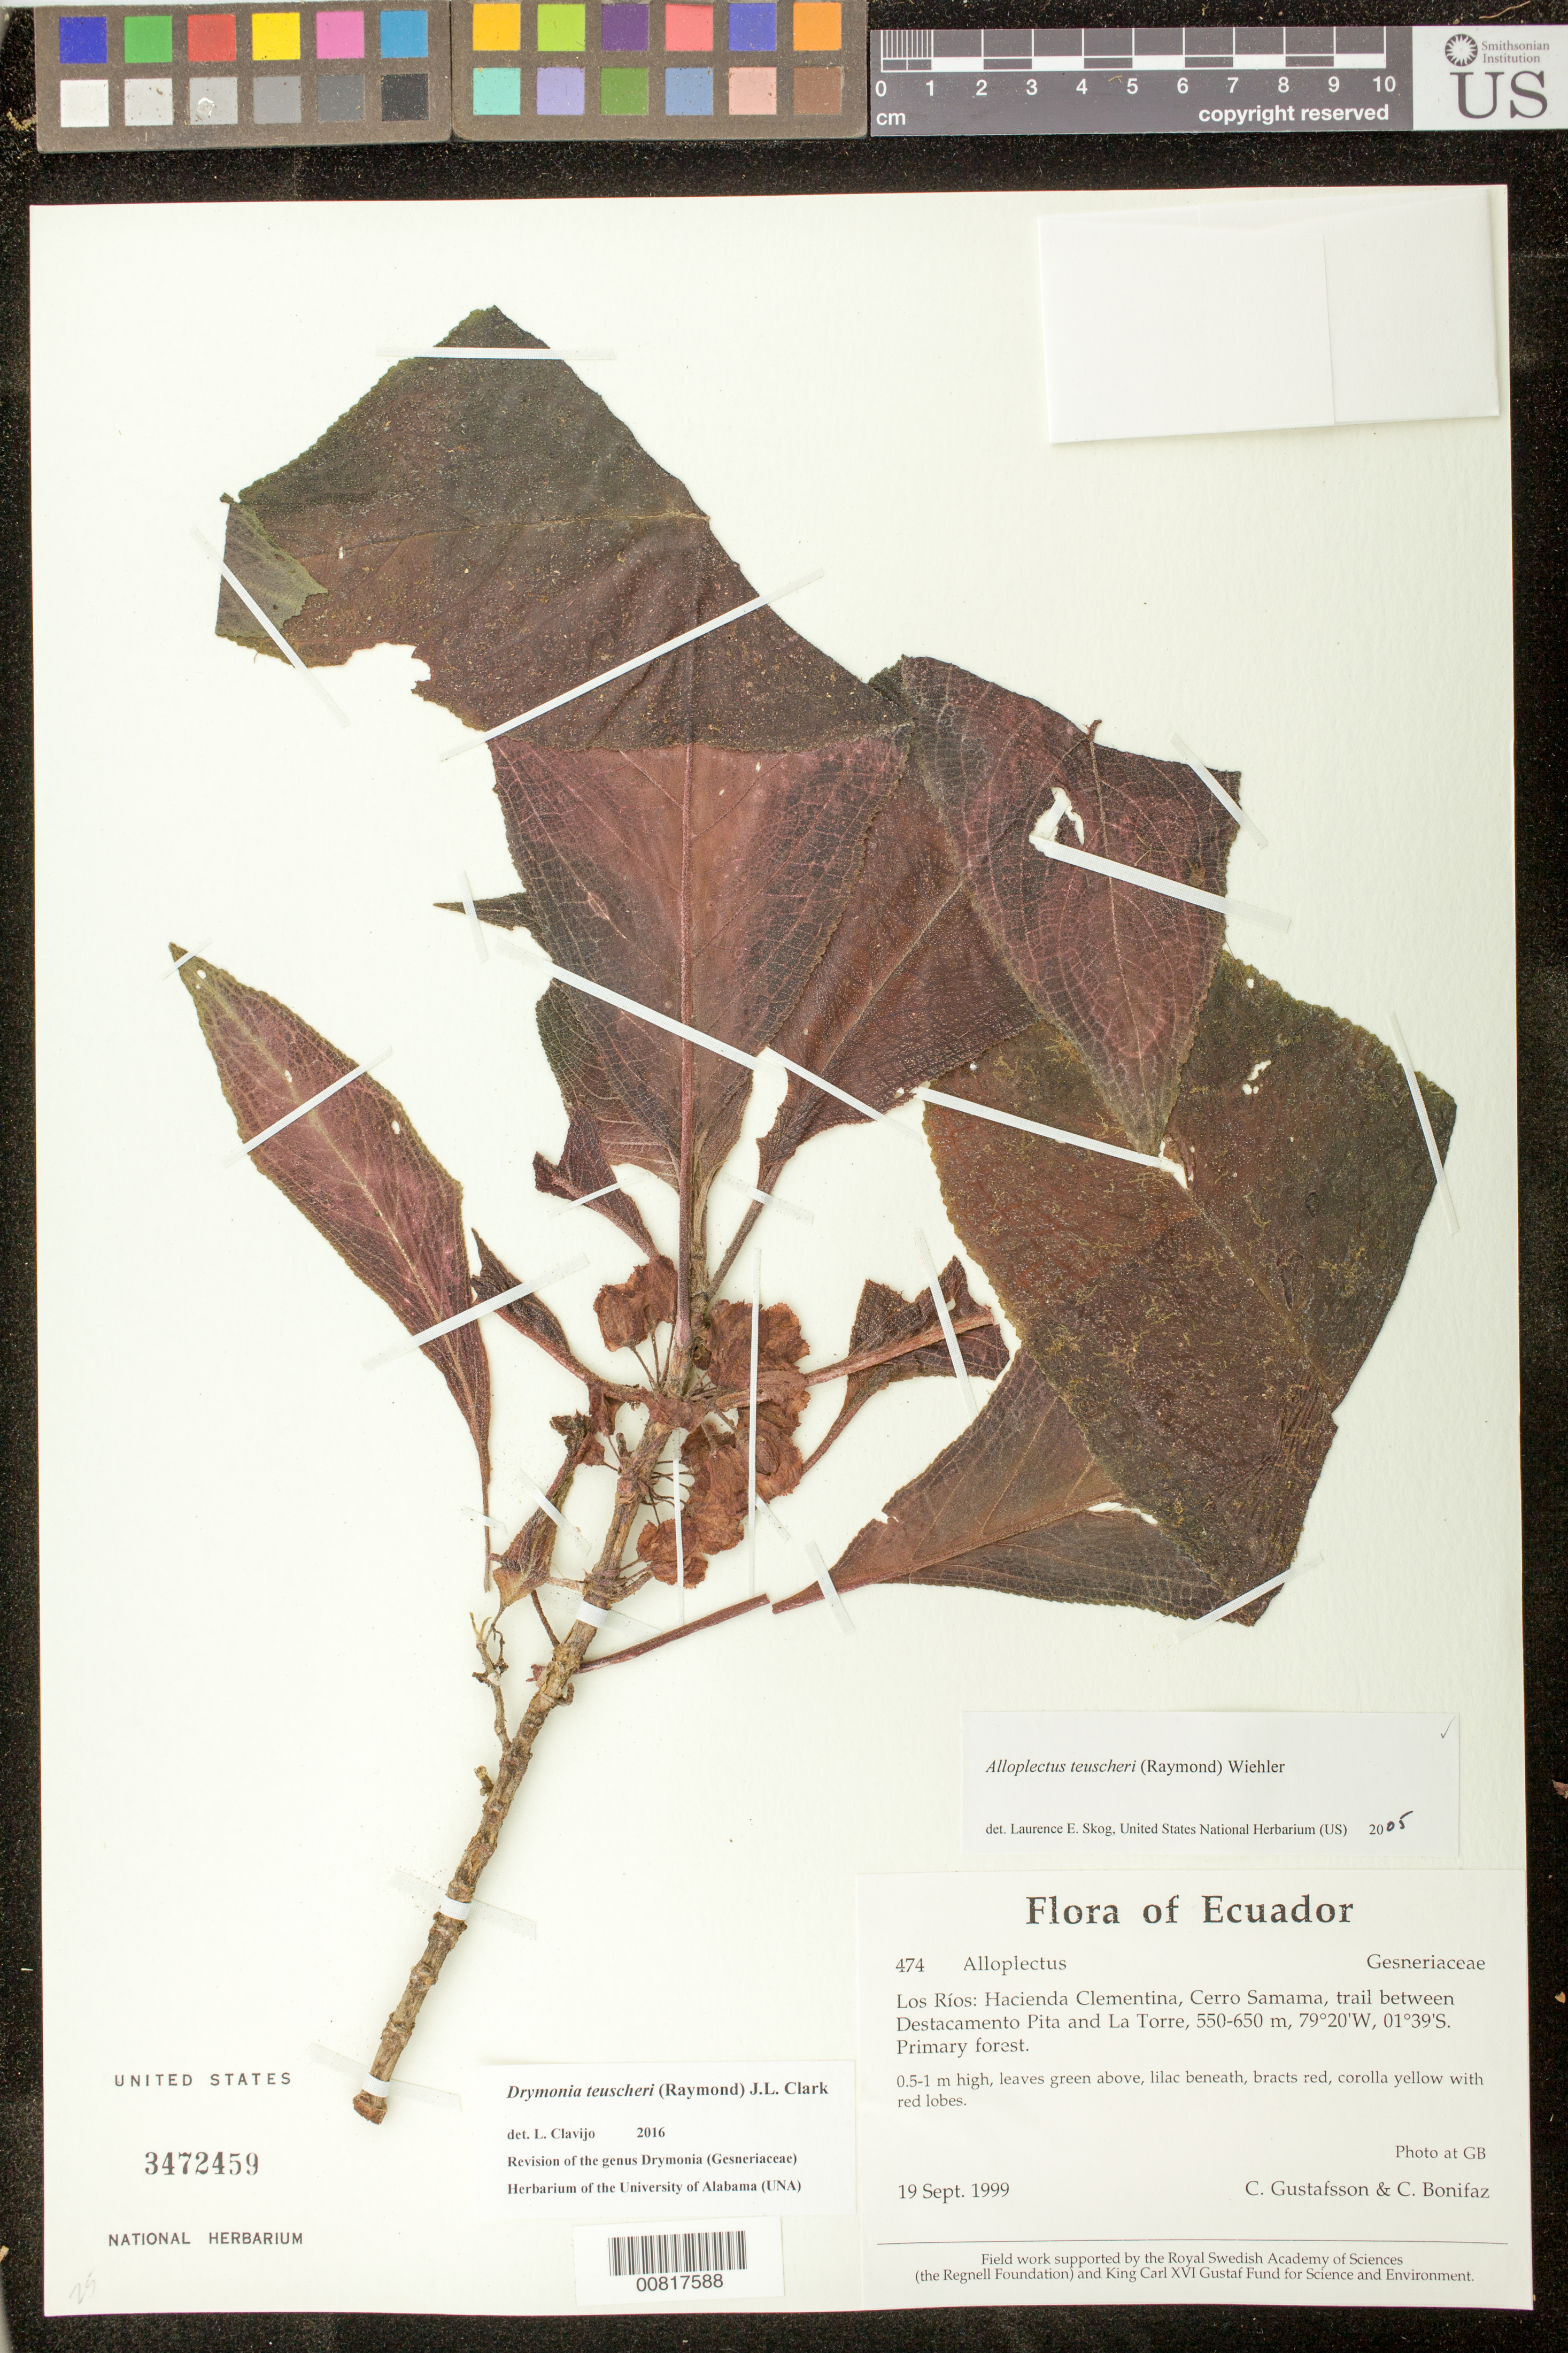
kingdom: Plantae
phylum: Tracheophyta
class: Magnoliopsida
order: Lamiales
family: Gesneriaceae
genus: Drymonia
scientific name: Drymonia teuscheri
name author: (Raymond) J.L. Clark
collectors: C. G. Gustafsson & C. Bonifaz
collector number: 474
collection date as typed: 19 Sep 1999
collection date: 1999-09-19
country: Ecuador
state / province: Los Ríos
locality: Los Ríos: Hacienda Clementina, Cerro Samama, trail between Destacamento Pita and La Torre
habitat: Primary forest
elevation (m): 550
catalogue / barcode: US 3472459